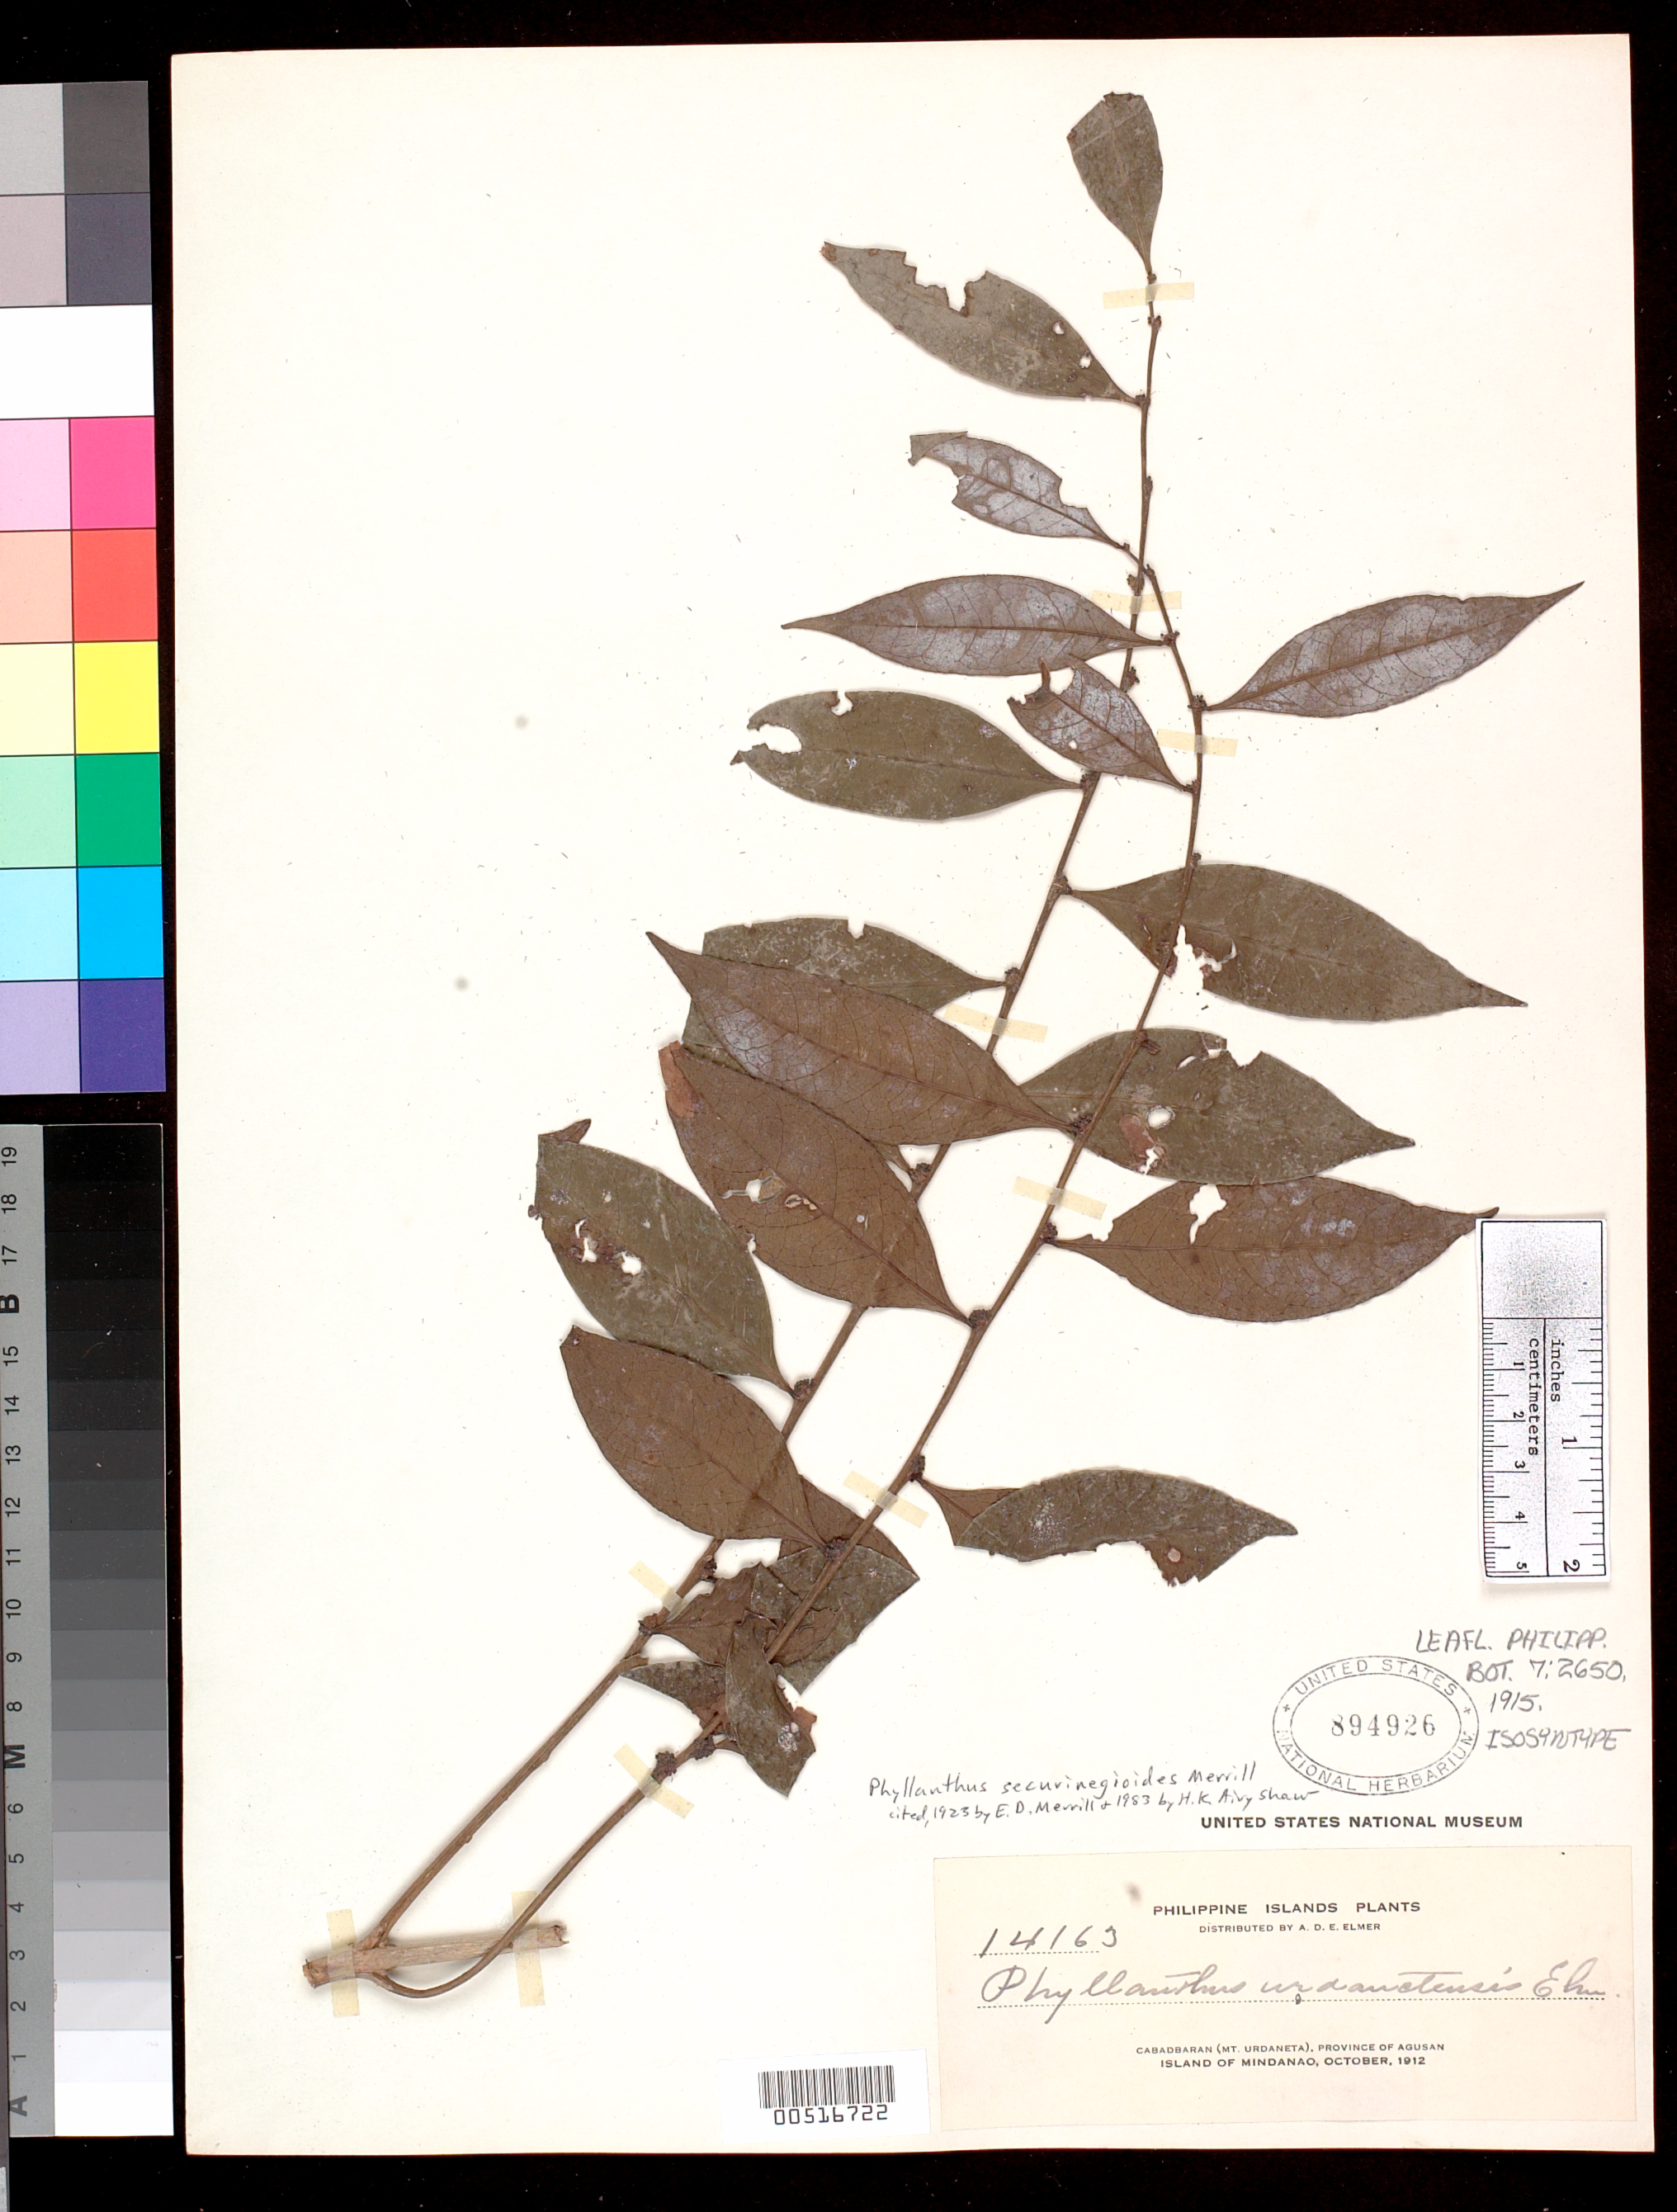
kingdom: Plantae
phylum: Tracheophyta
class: Magnoliopsida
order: Malpighiales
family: Phyllanthaceae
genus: Phyllanthus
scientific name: Phyllanthus urdanetensis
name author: Elmer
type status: Isosyntype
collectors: A. D. E. Elmer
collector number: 14163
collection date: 1912-10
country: Philippines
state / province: Caraga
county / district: Agusan del Norte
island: Mindanao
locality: Cabadbaran (Mt. Urdaneta), Province of Agusan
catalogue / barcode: US 894926